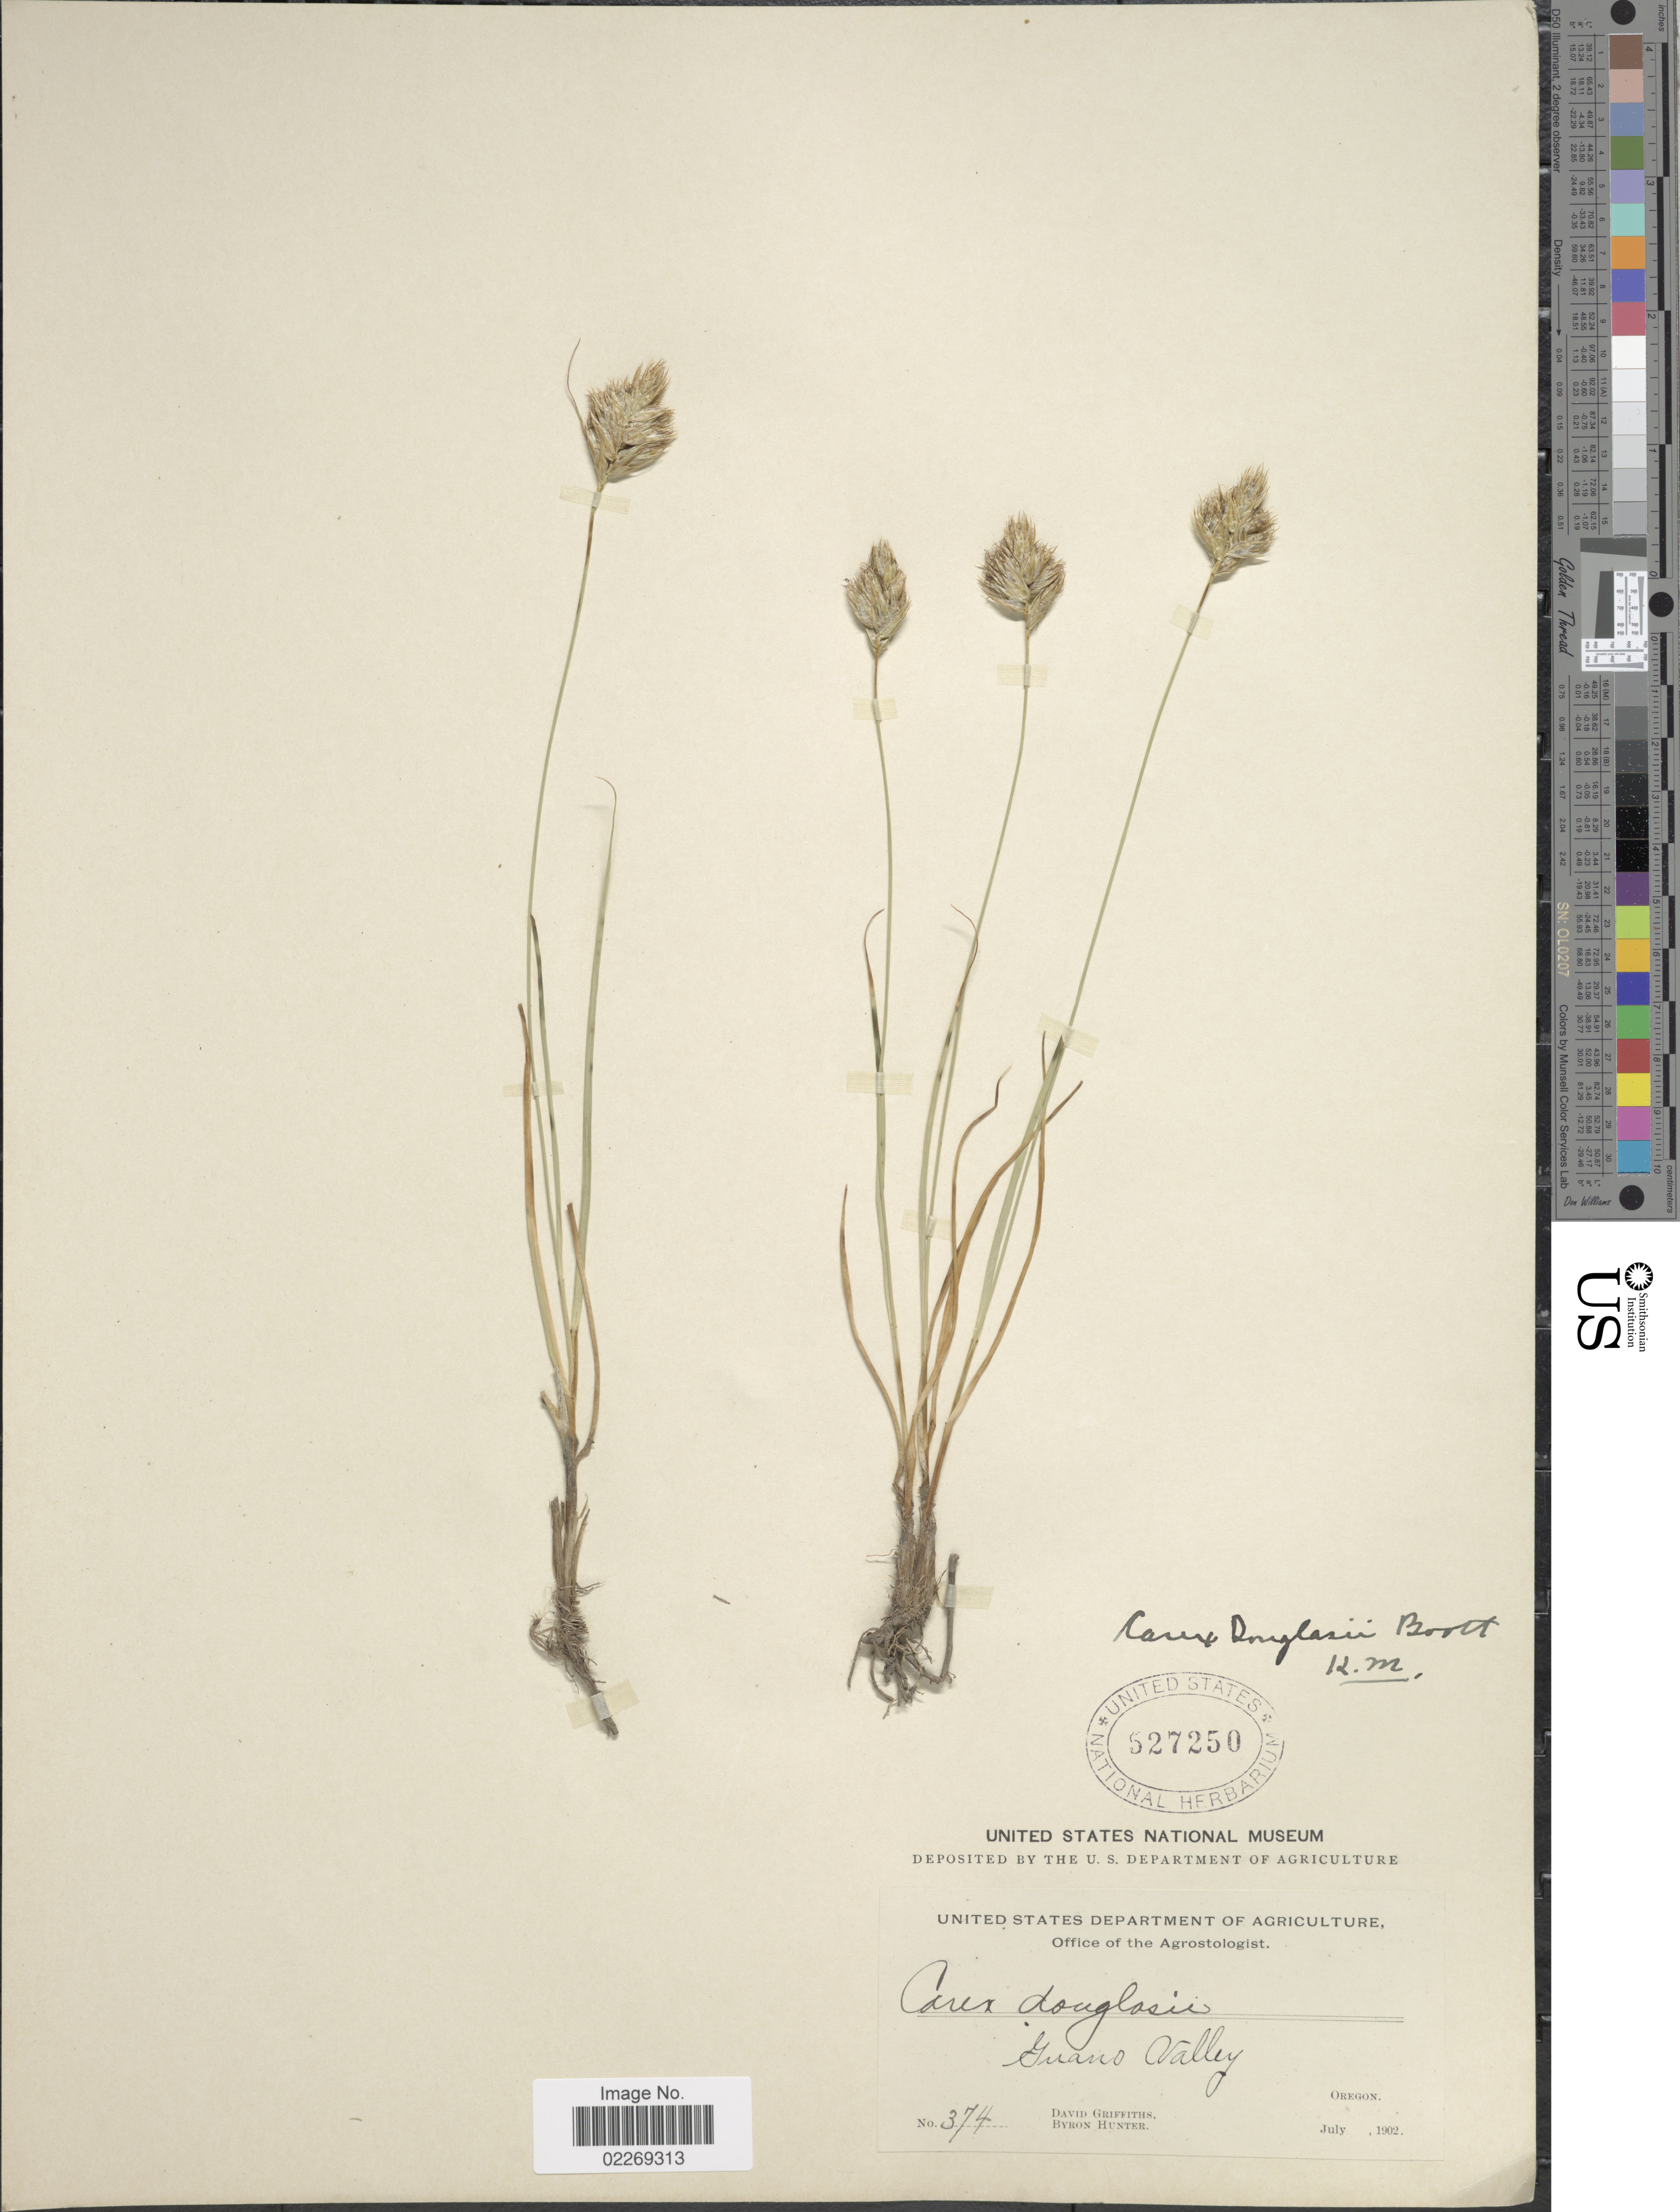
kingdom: Plantae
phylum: Tracheophyta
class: Liliopsida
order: Poales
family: Cyperaceae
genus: Carex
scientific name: Carex douglasii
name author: Boott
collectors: D. Griffiths & B. Hunter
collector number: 374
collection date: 1902-07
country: United States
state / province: Oregon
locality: Guano Valley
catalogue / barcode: US 527250